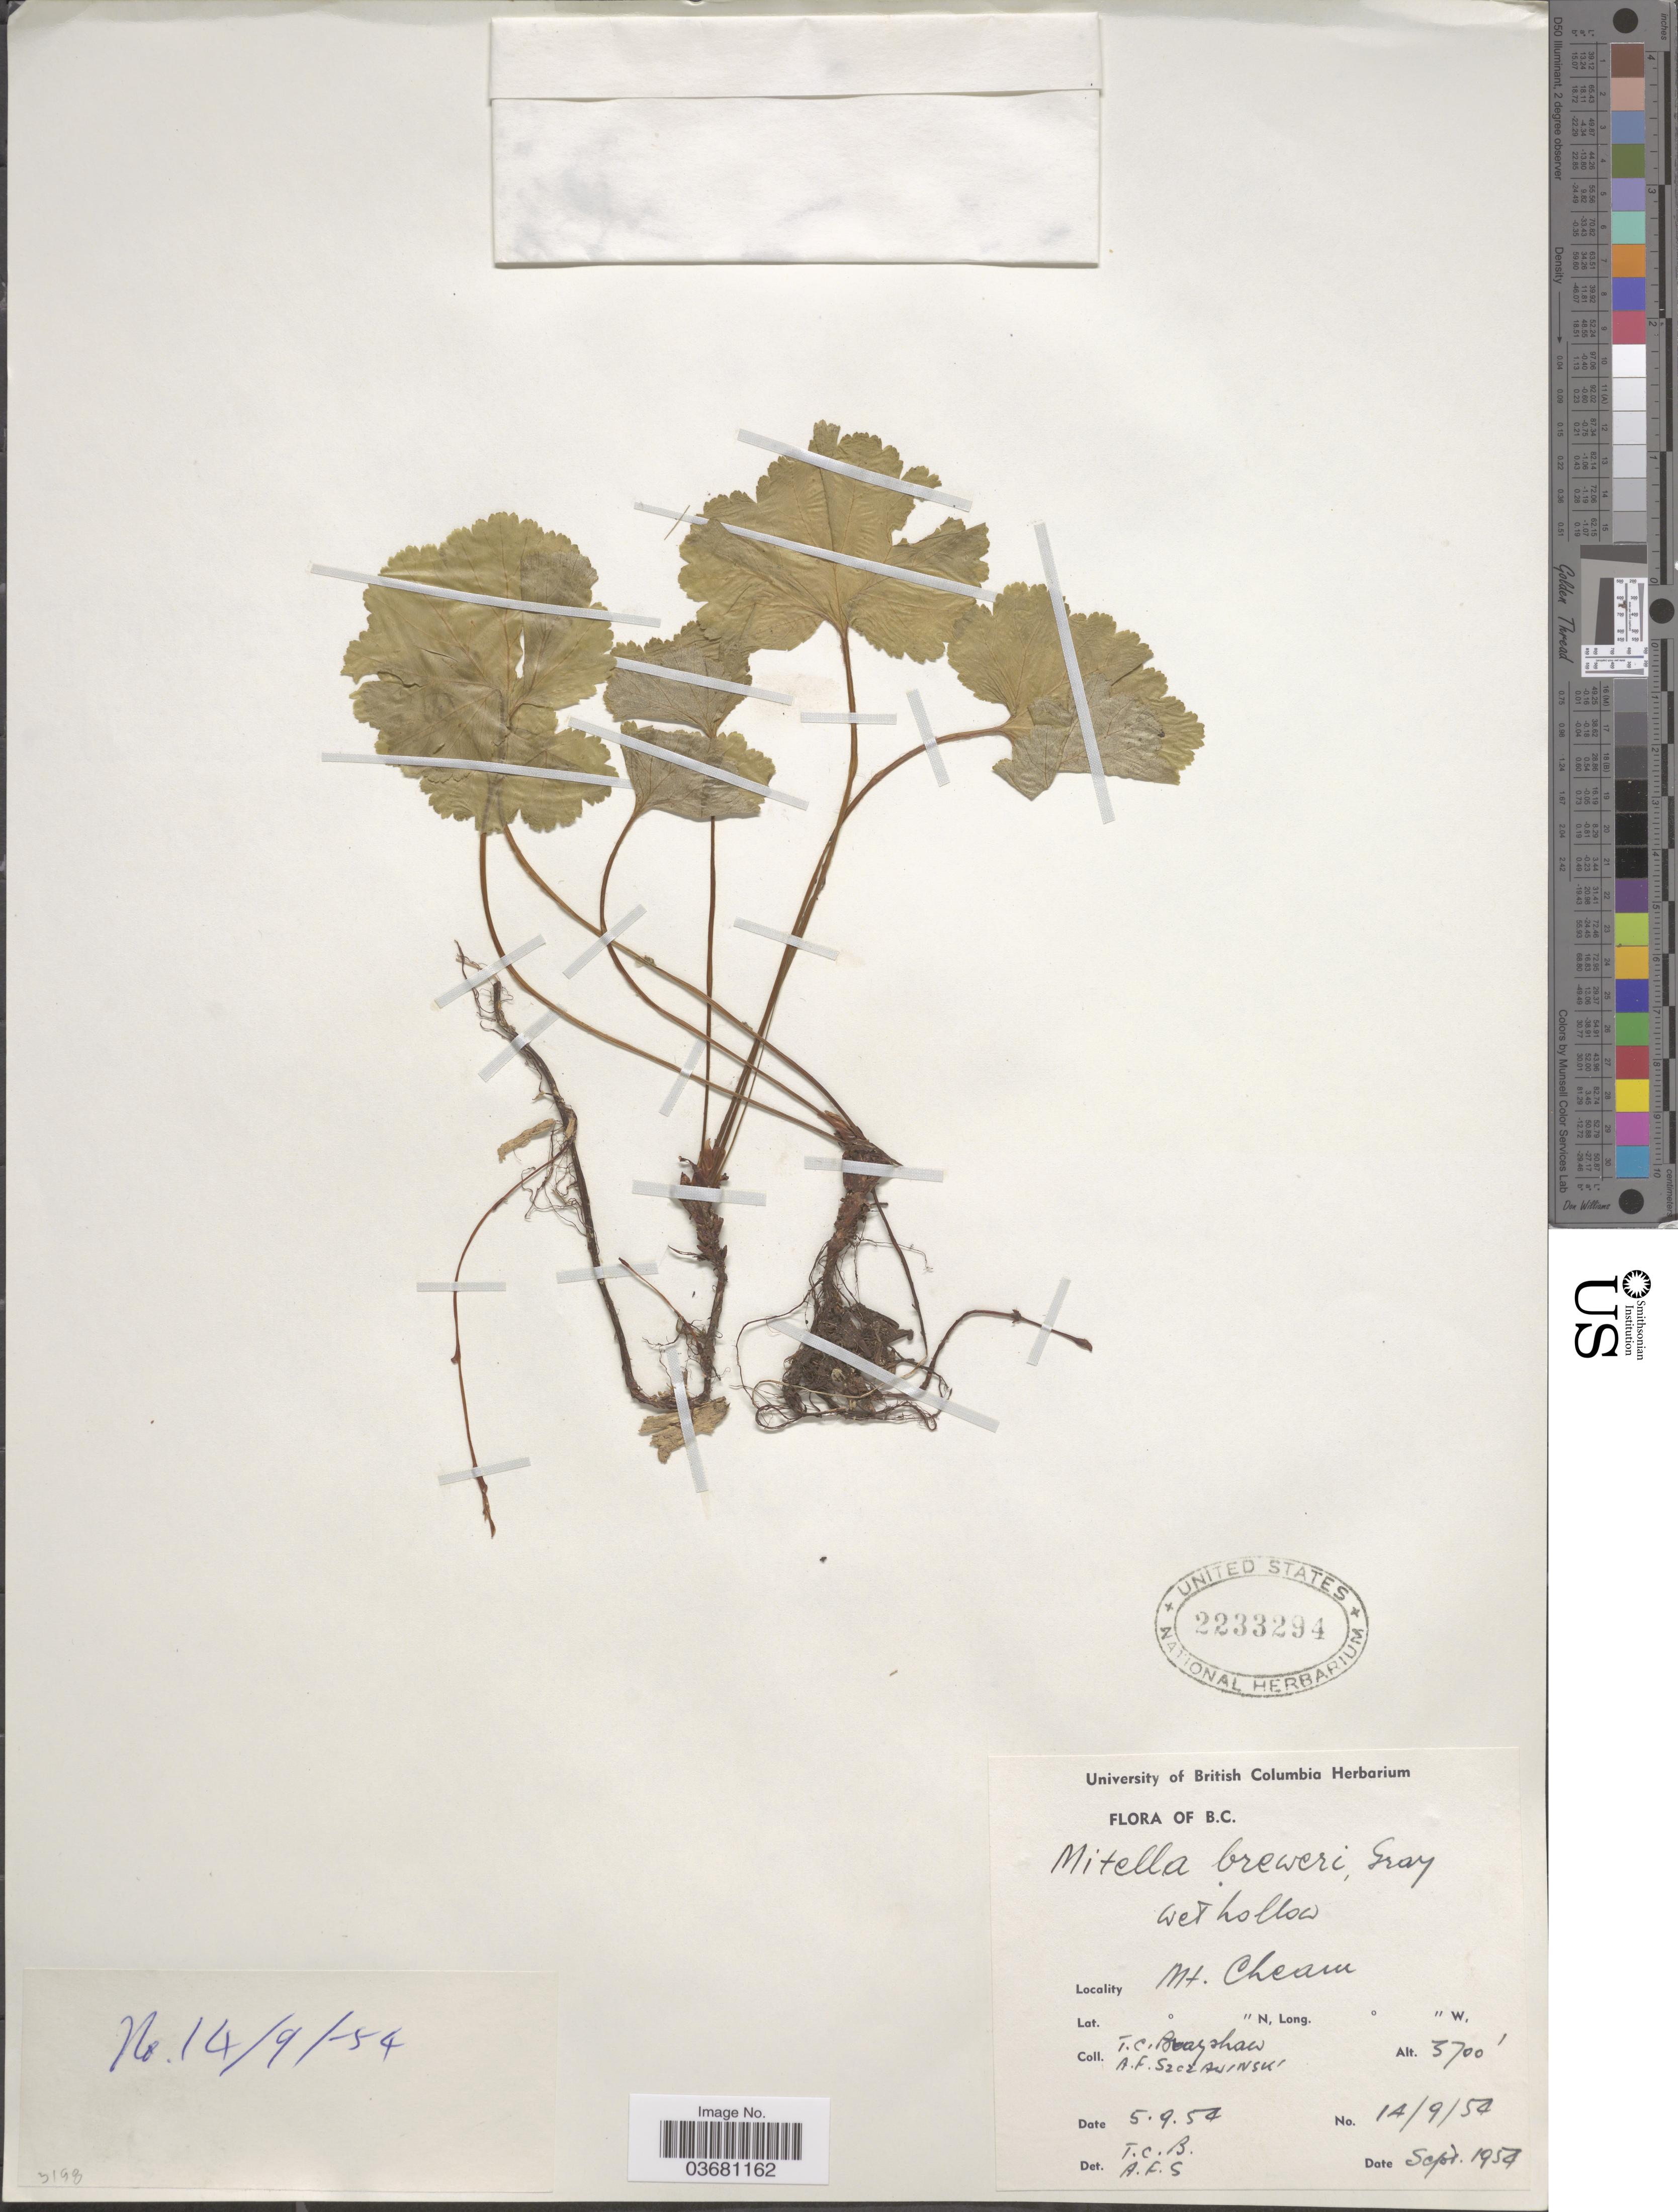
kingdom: Plantae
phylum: Tracheophyta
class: Magnoliopsida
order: Saxifragales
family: Saxifragaceae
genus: Mitella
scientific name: Mitella breweri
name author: A. Gray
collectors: T. Brayshaw & A. Szczawinski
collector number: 14/9/54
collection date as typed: Transcribed d/m/y: 5/9/54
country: Canada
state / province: British Columbia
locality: Mt. Heam.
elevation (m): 1128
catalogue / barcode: US 2233294